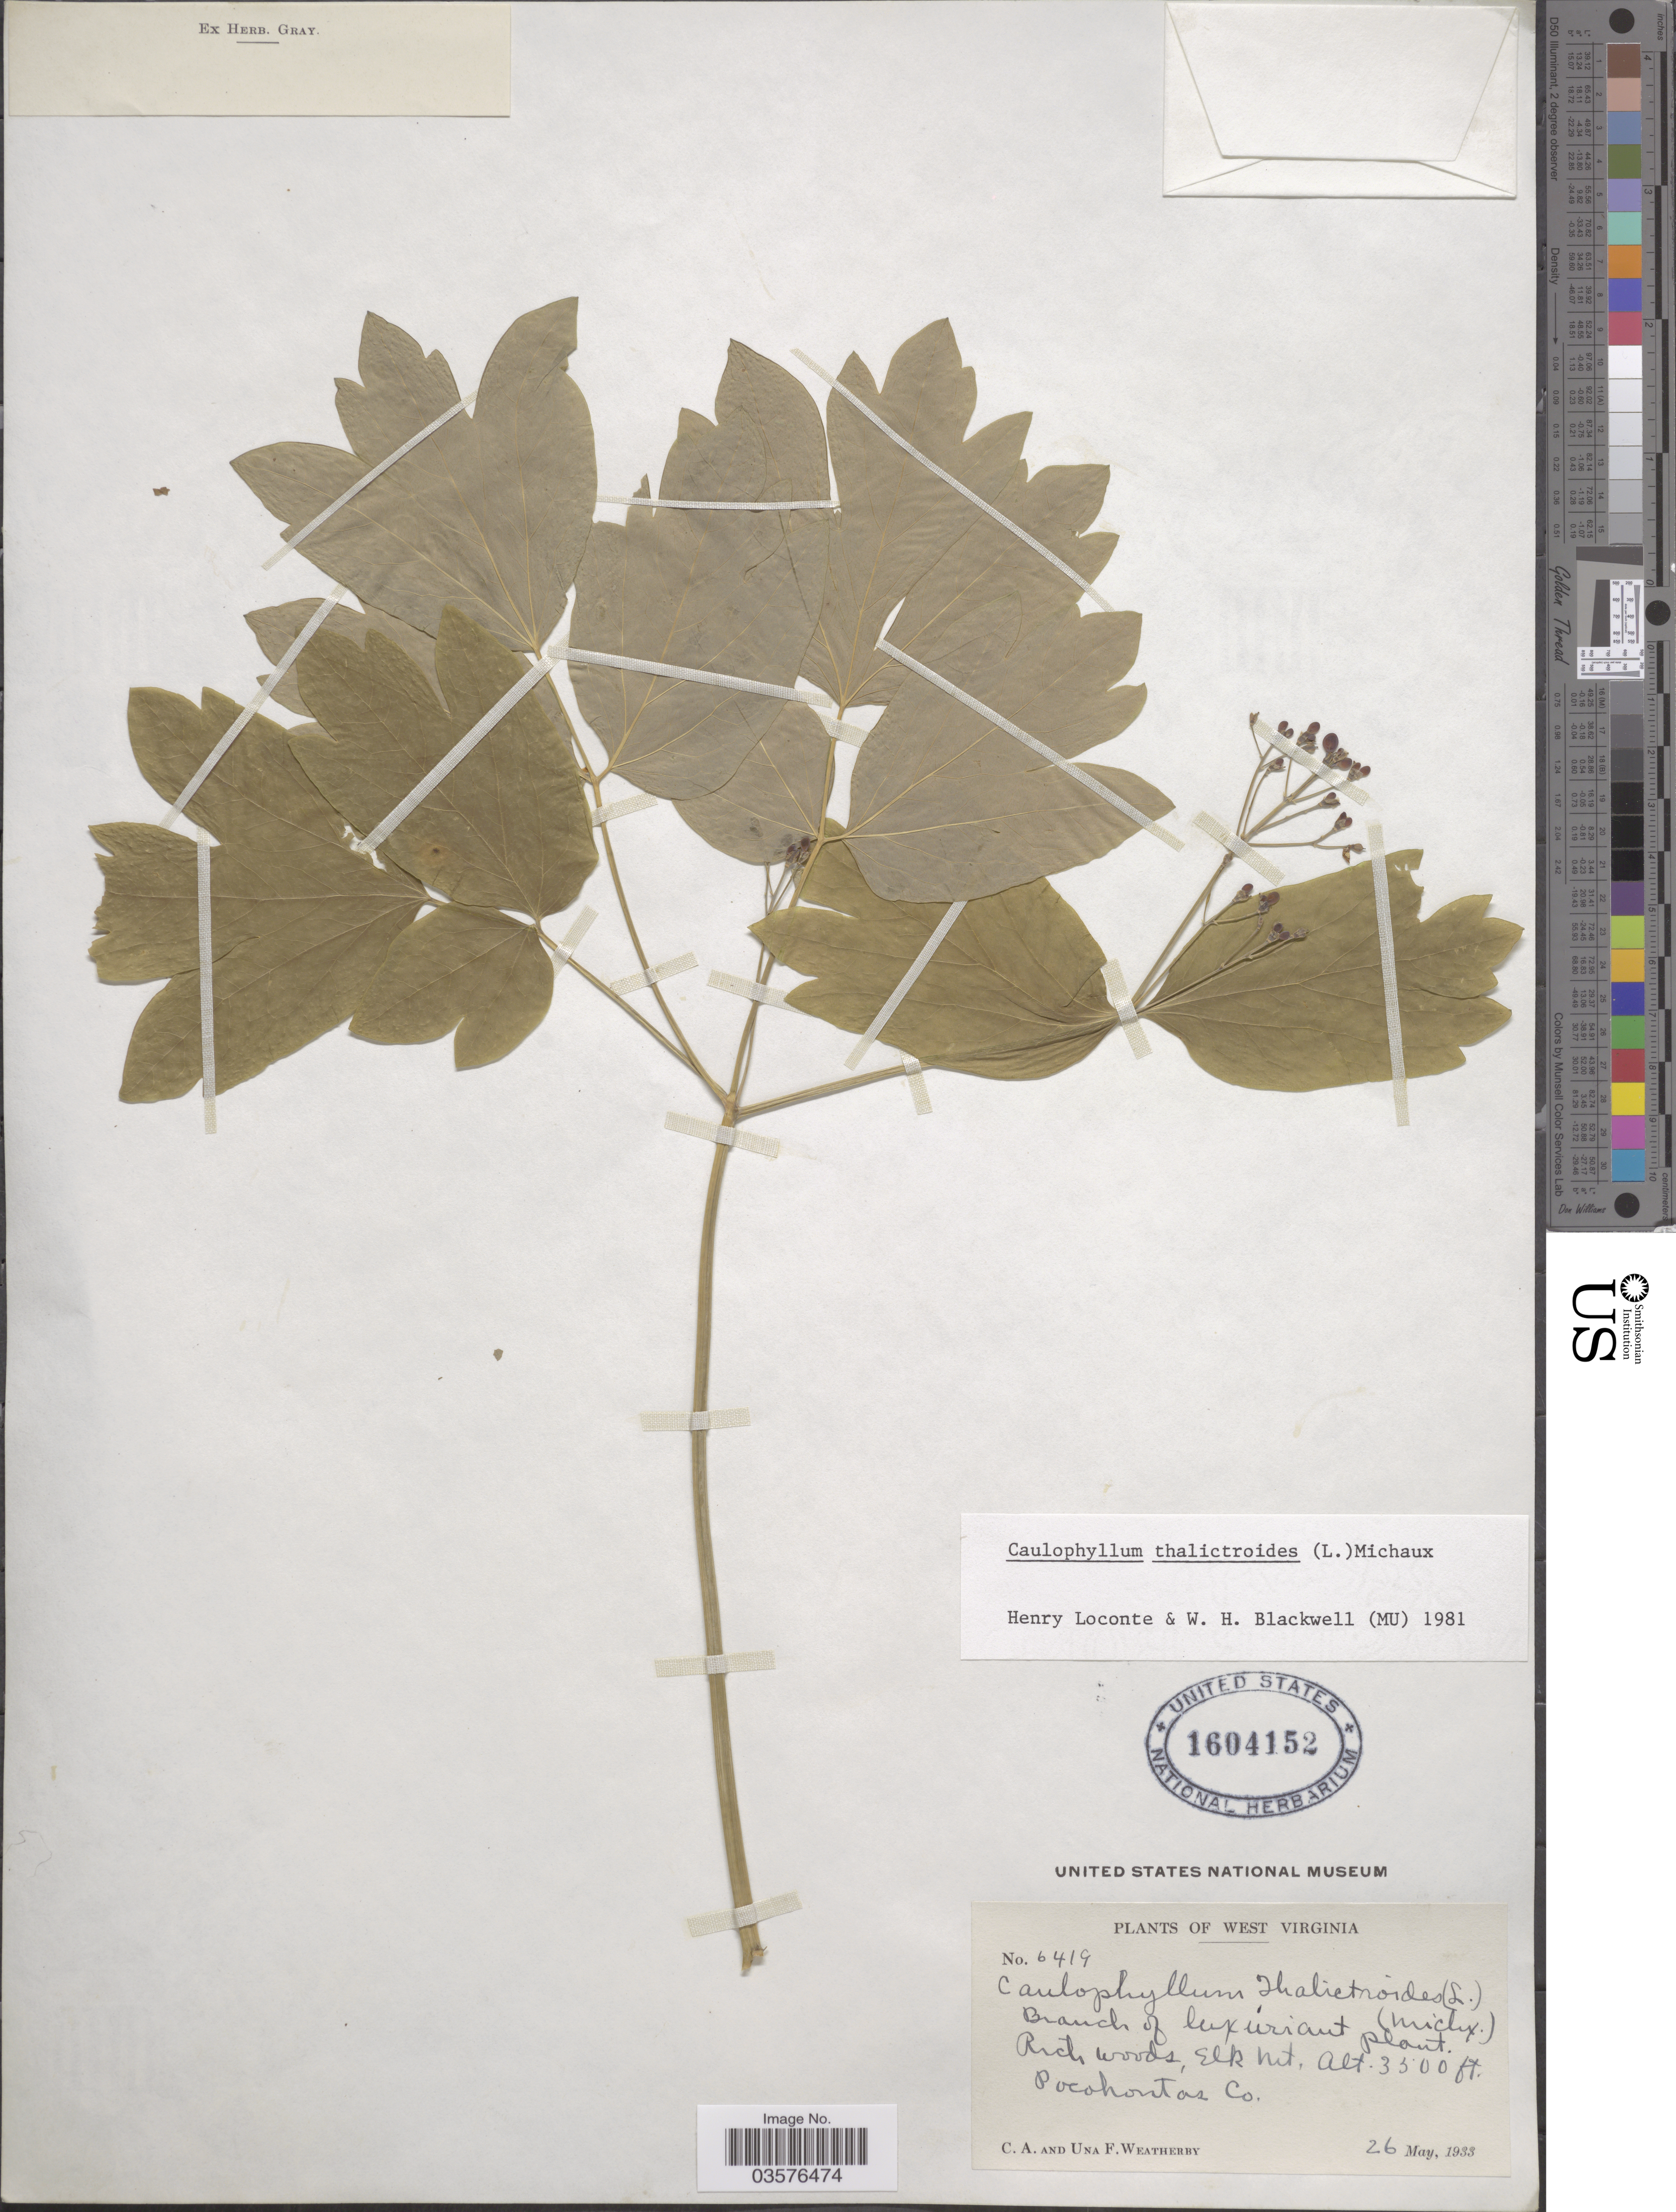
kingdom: Plantae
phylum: Tracheophyta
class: Magnoliopsida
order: Ranunculales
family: Berberidaceae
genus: Caulophyllum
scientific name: Caulophyllum thalictroides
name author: (L.) Michx.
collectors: C. A. Weatherby & U. Weatherby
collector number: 6419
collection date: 1933-05-26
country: United States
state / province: West Virginia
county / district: Pocahontas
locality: Elk Mt. Pocohontas Co.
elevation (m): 1067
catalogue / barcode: US 1604152